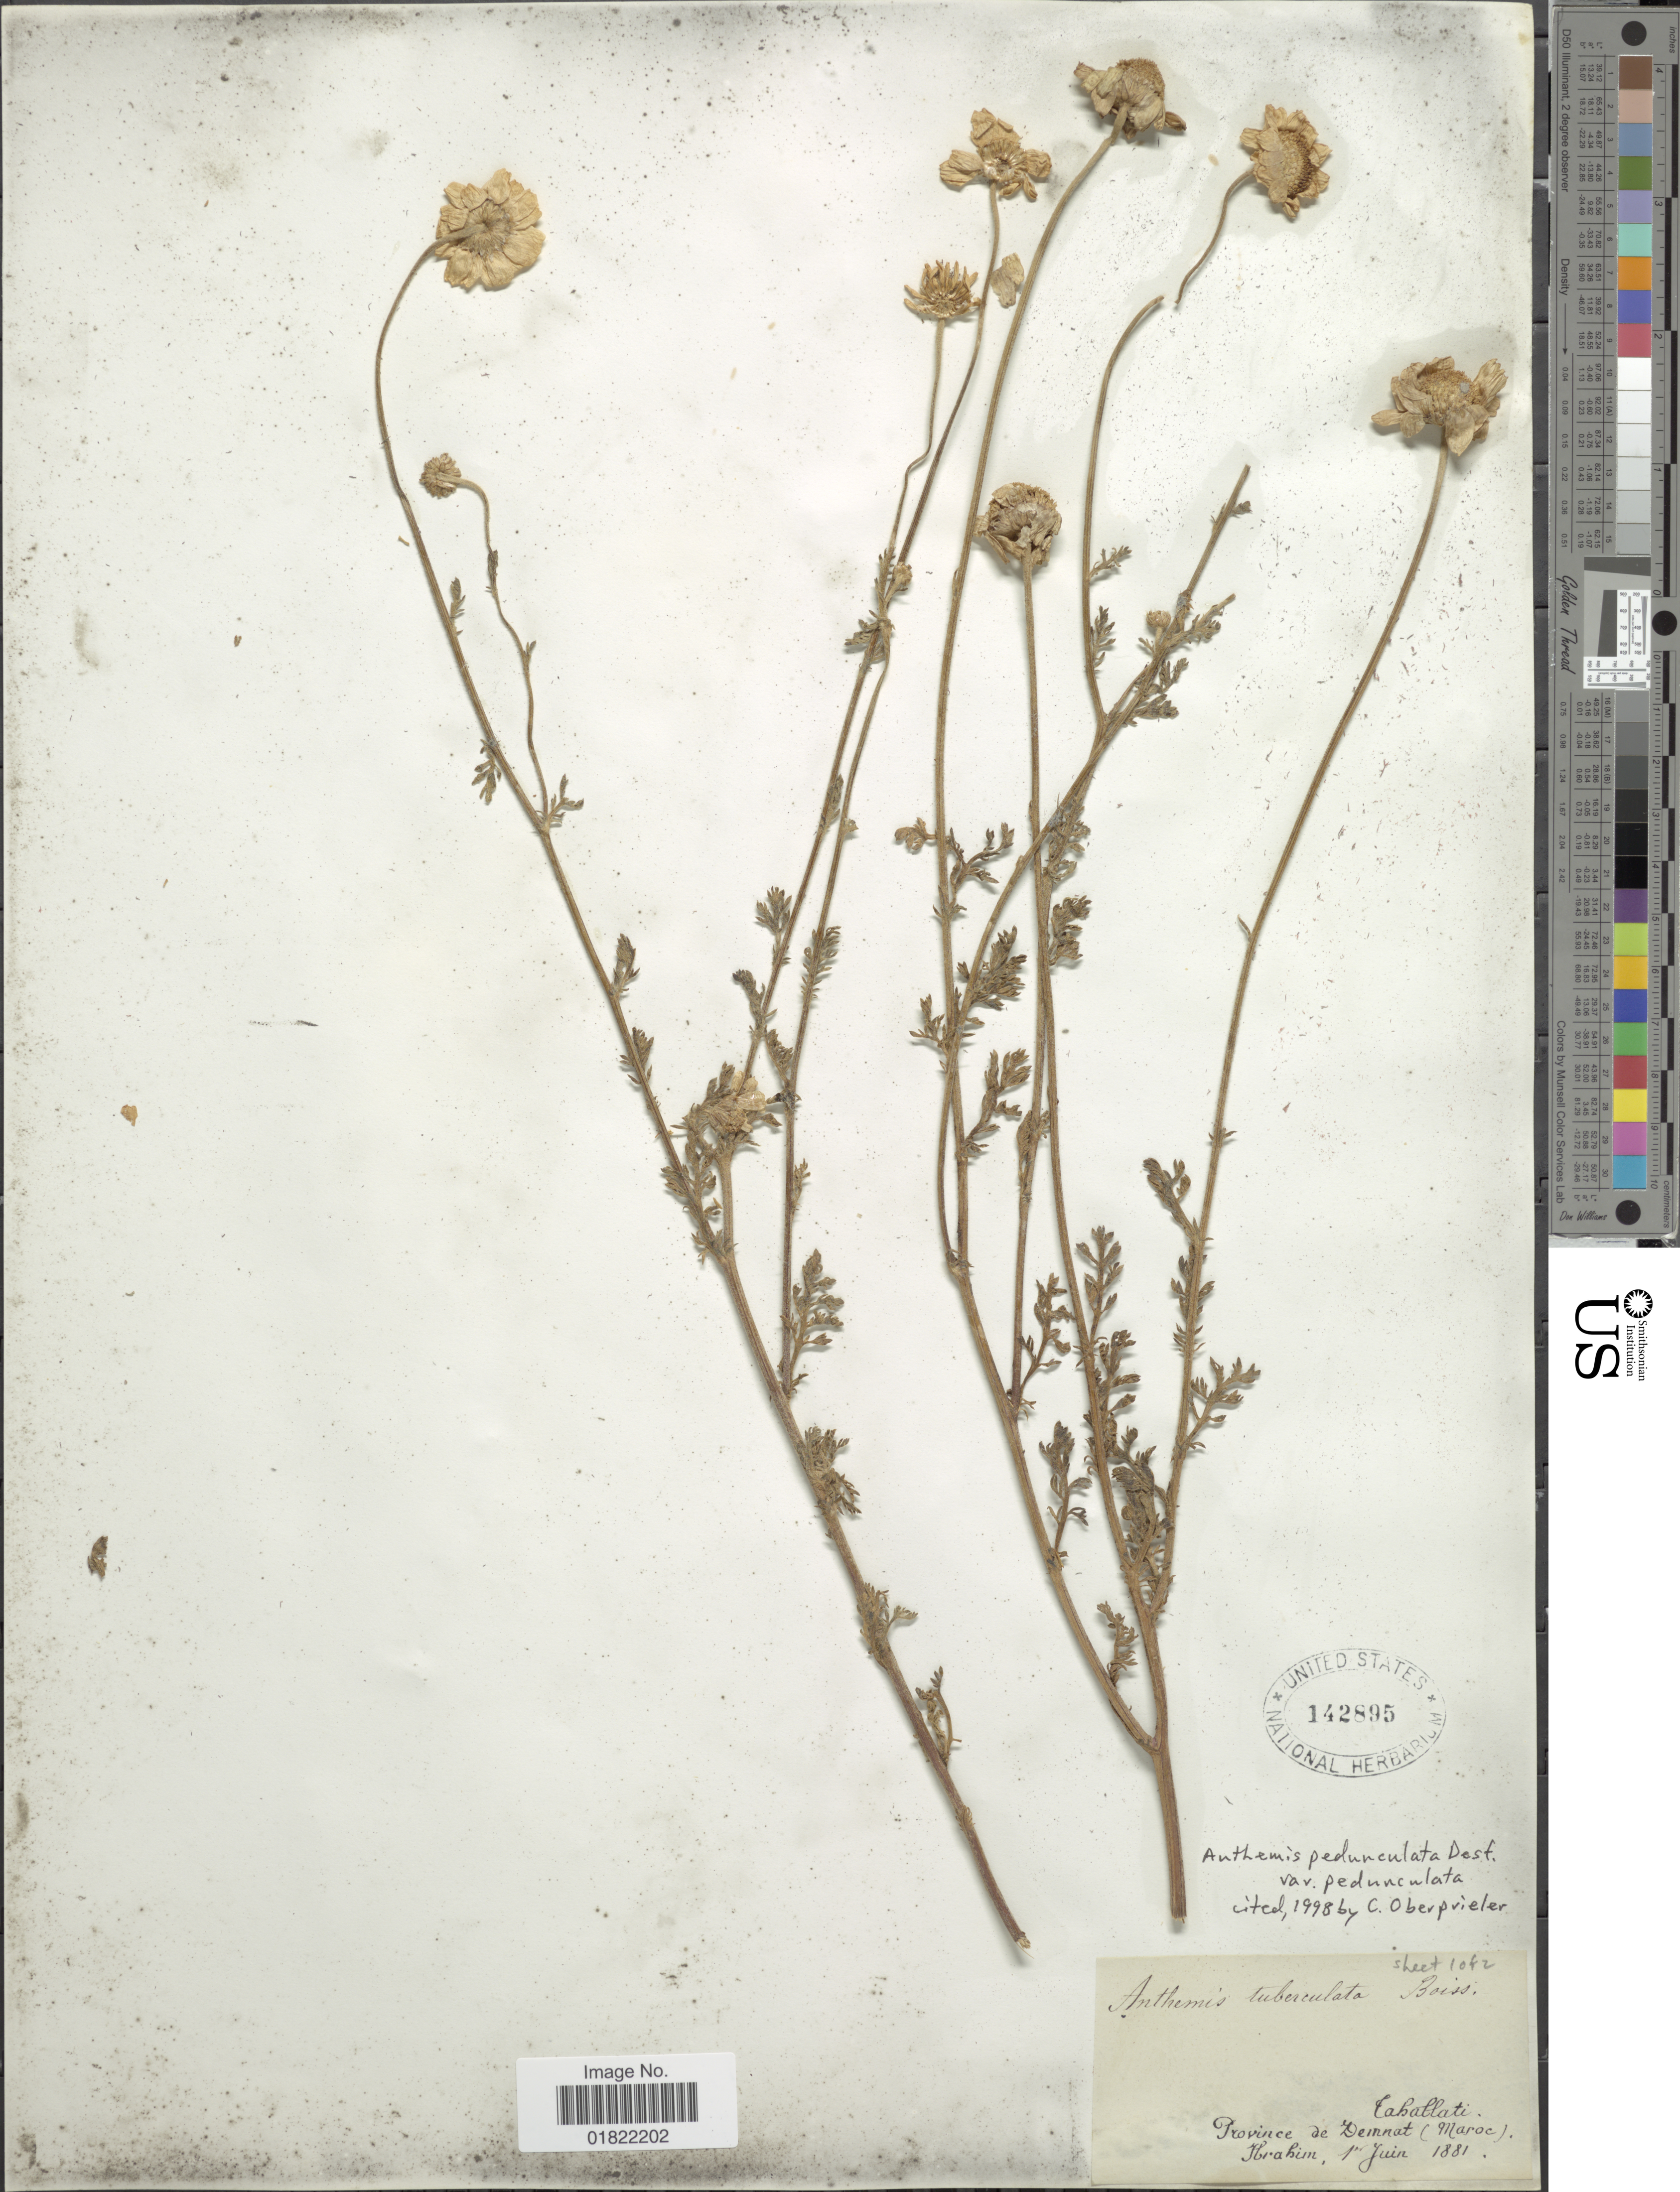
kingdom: Plantae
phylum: Tracheophyta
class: Magnoliopsida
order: Asterales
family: Asteraceae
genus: Anthemis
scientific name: Anthemis pedunculata var. pedunculata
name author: Desf.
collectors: -. Ibrahim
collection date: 1881-06-01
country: Morocco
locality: Caballati, Province de Demnat (Maroc.)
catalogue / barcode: US 142895